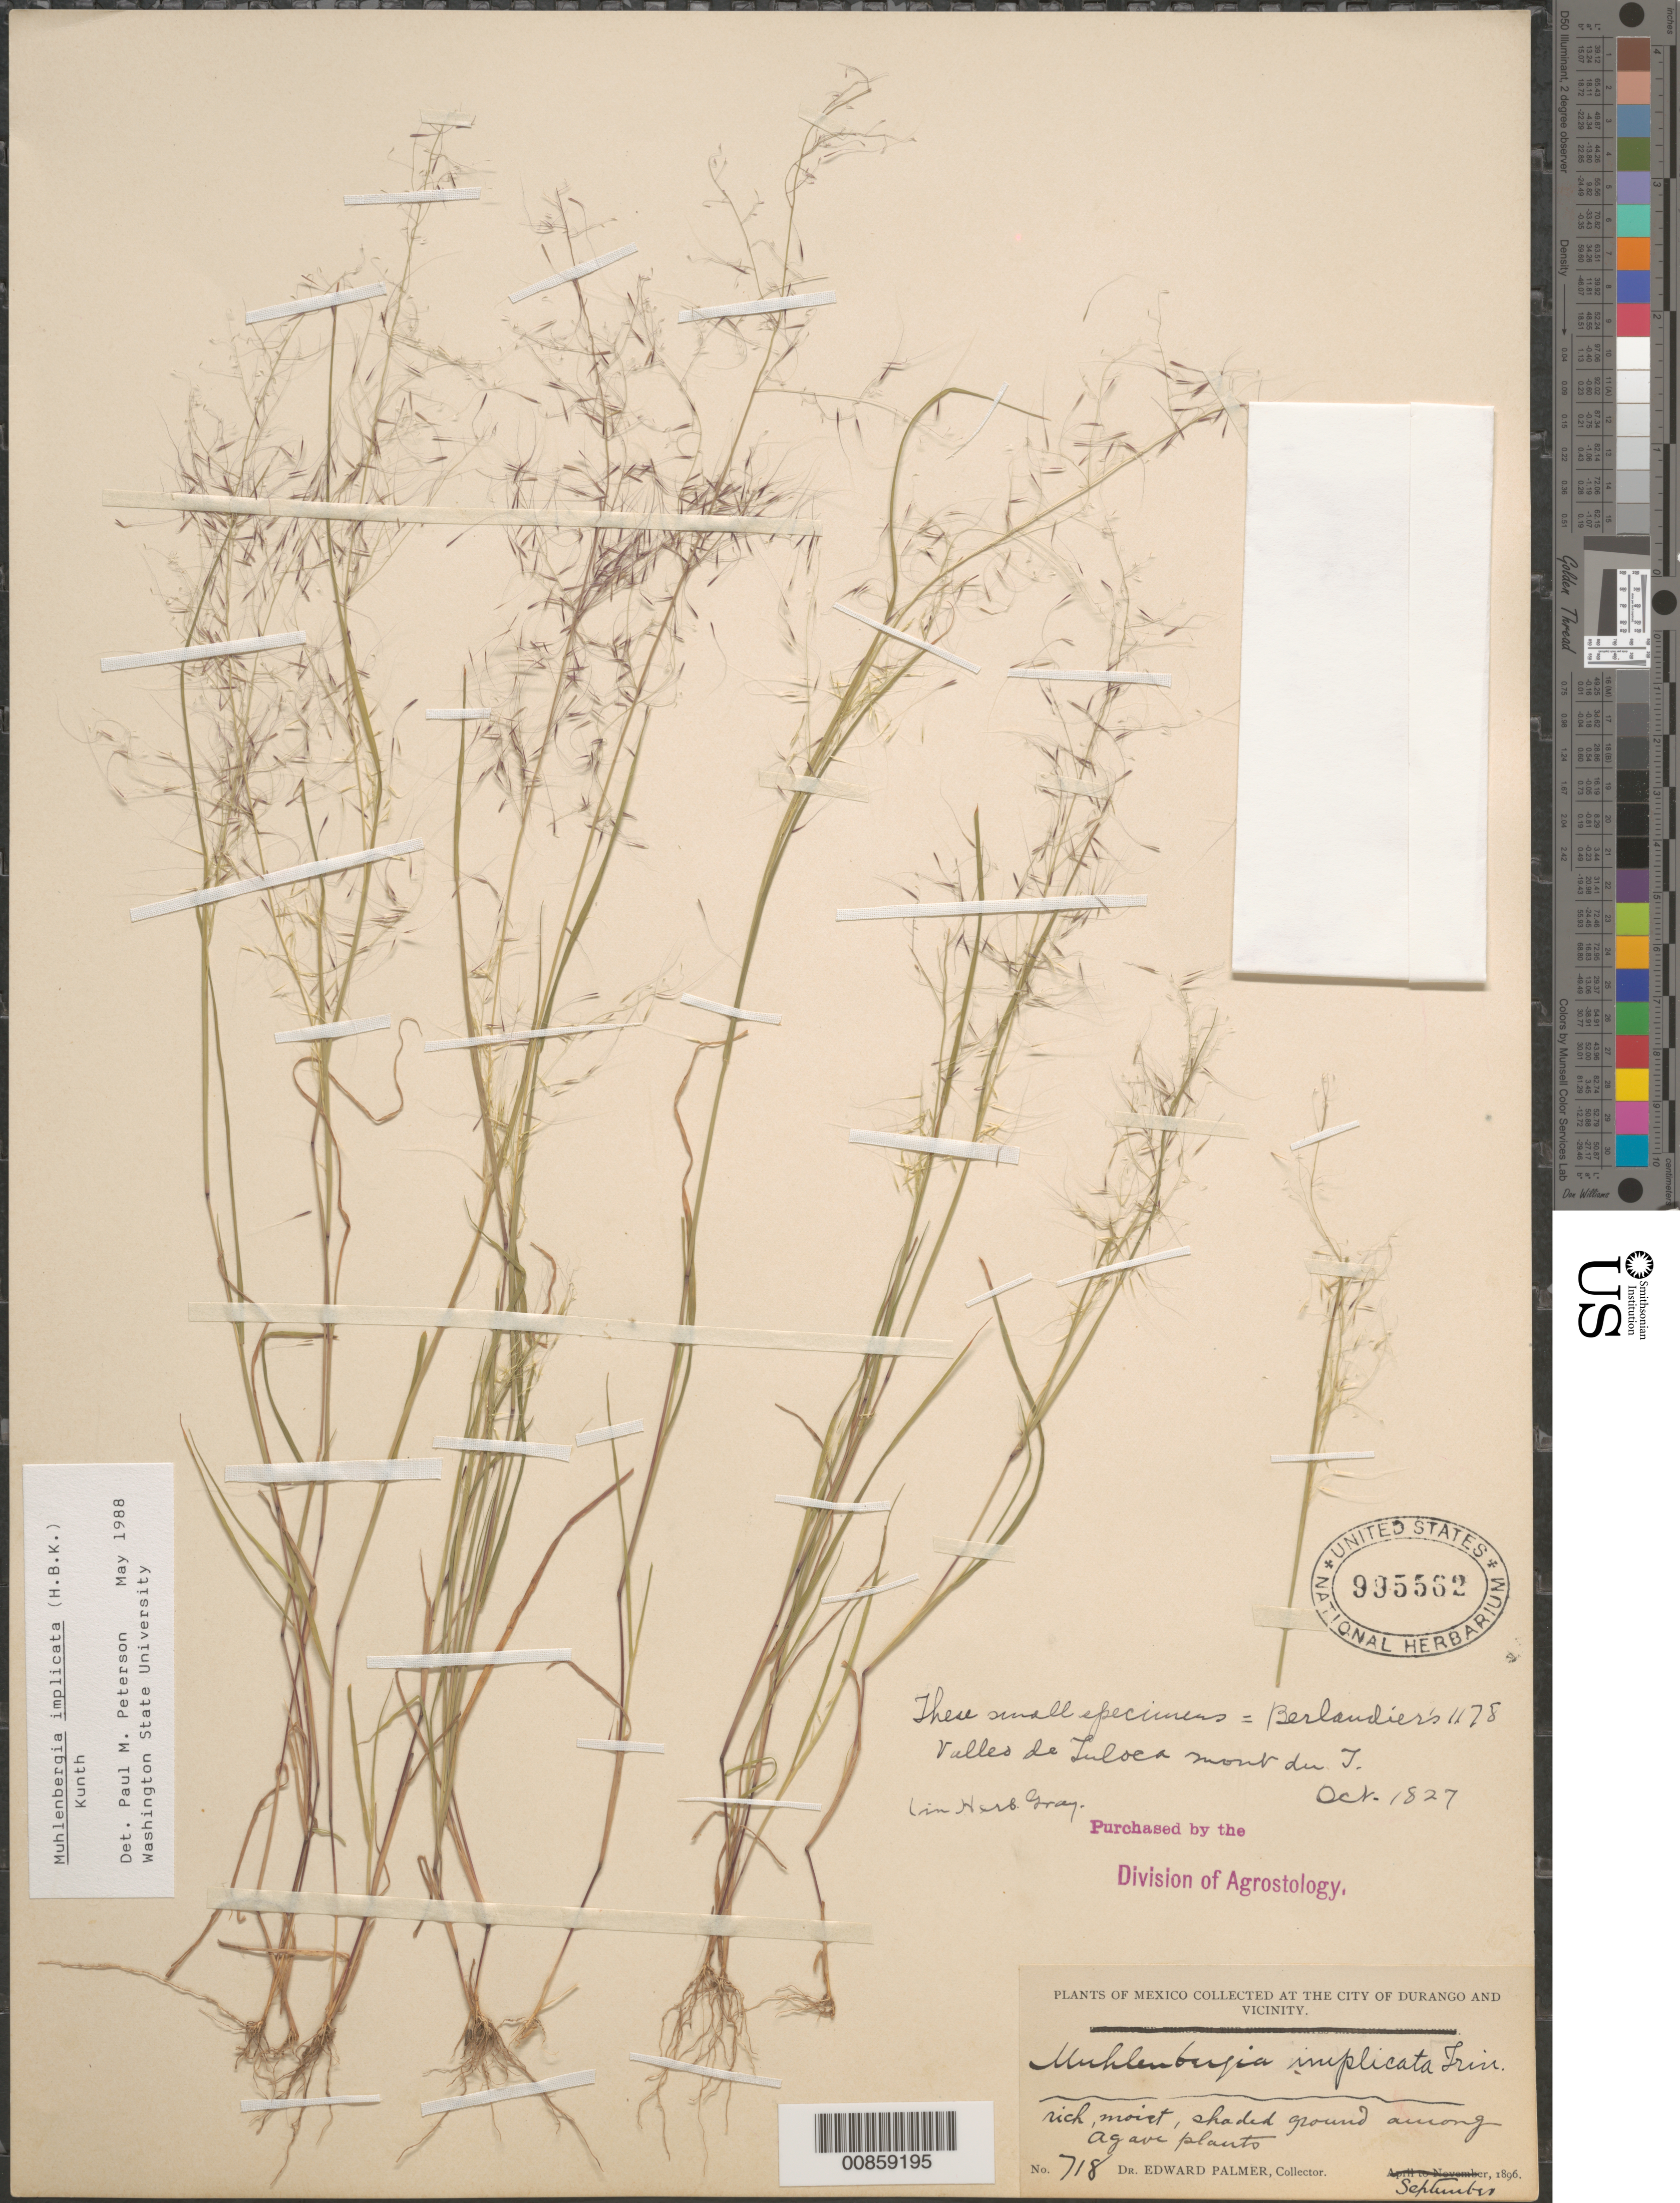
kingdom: Plantae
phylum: Tracheophyta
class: Liliopsida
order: Poales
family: Poaceae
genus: Muhlenbergia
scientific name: Muhlenbergia implicata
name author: (Kunth) Trin.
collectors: E. Palmer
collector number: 718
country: Mexico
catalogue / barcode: US 995562